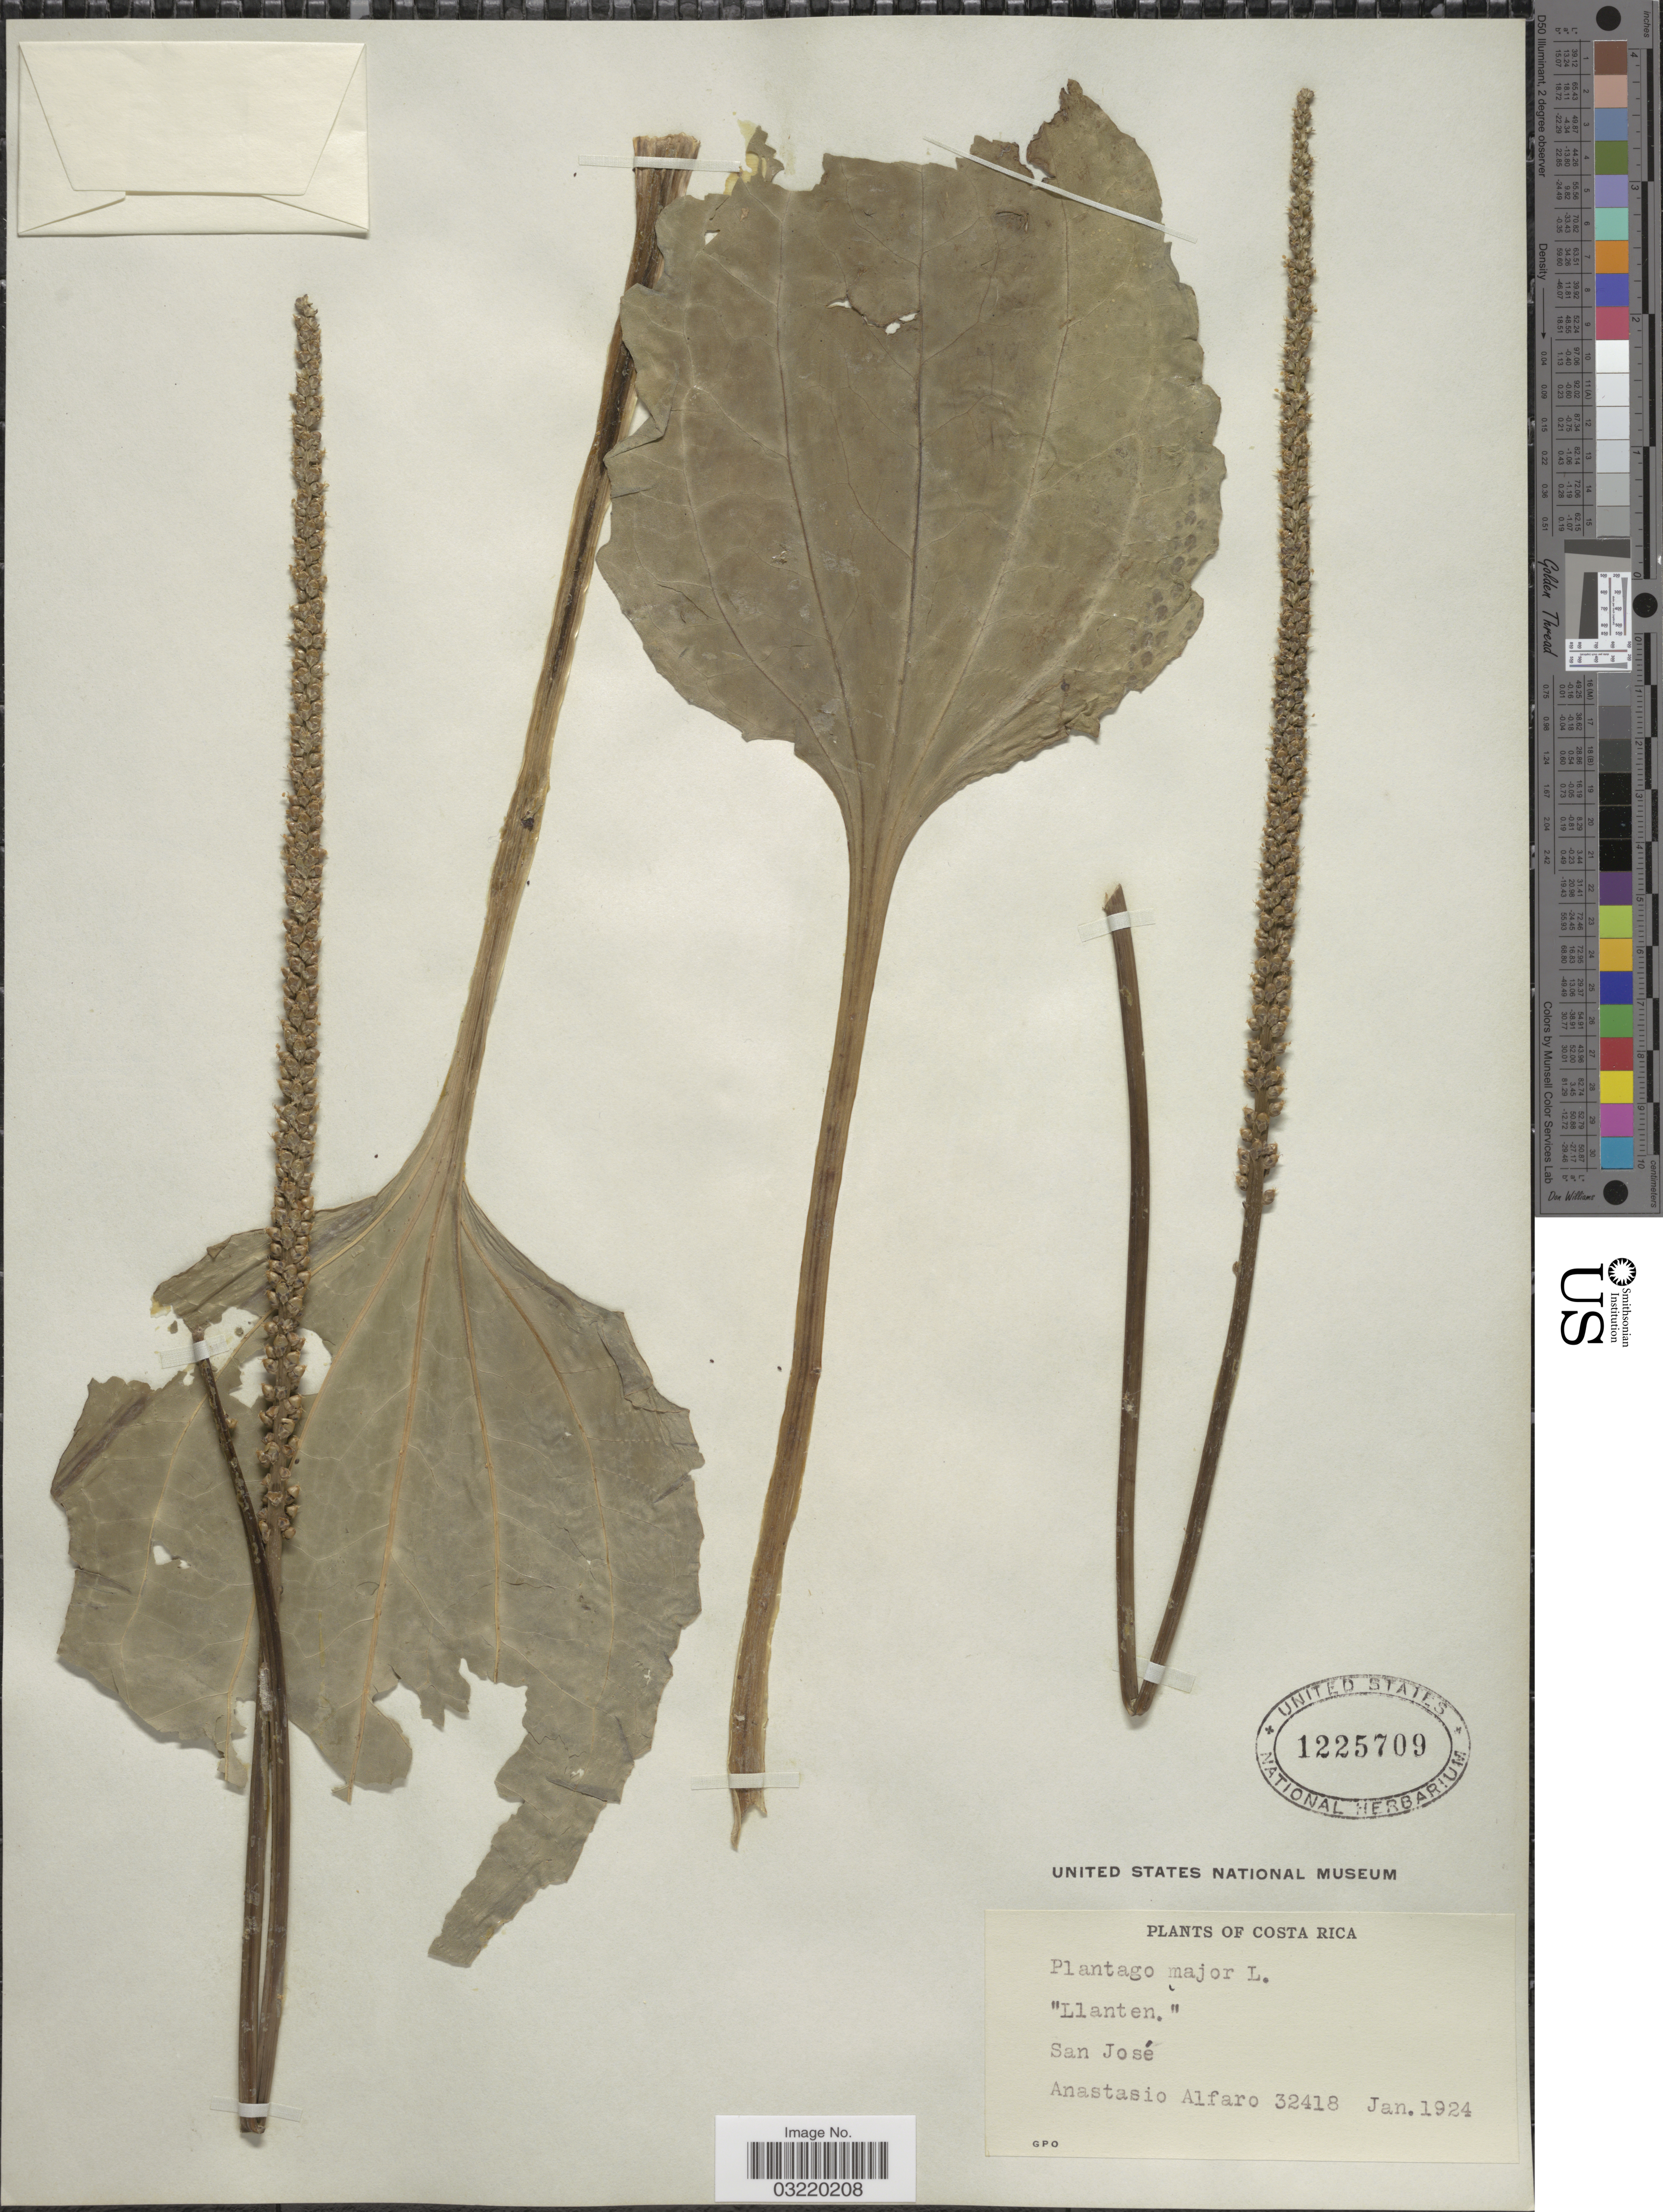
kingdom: Plantae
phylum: Tracheophyta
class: Magnoliopsida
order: Lamiales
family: Plantaginaceae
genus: Plantago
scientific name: Plantago major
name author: L.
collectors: A. Alfaro Gonzalez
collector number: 32418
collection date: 1924-01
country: Costa Rica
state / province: San José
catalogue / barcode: US 1225709